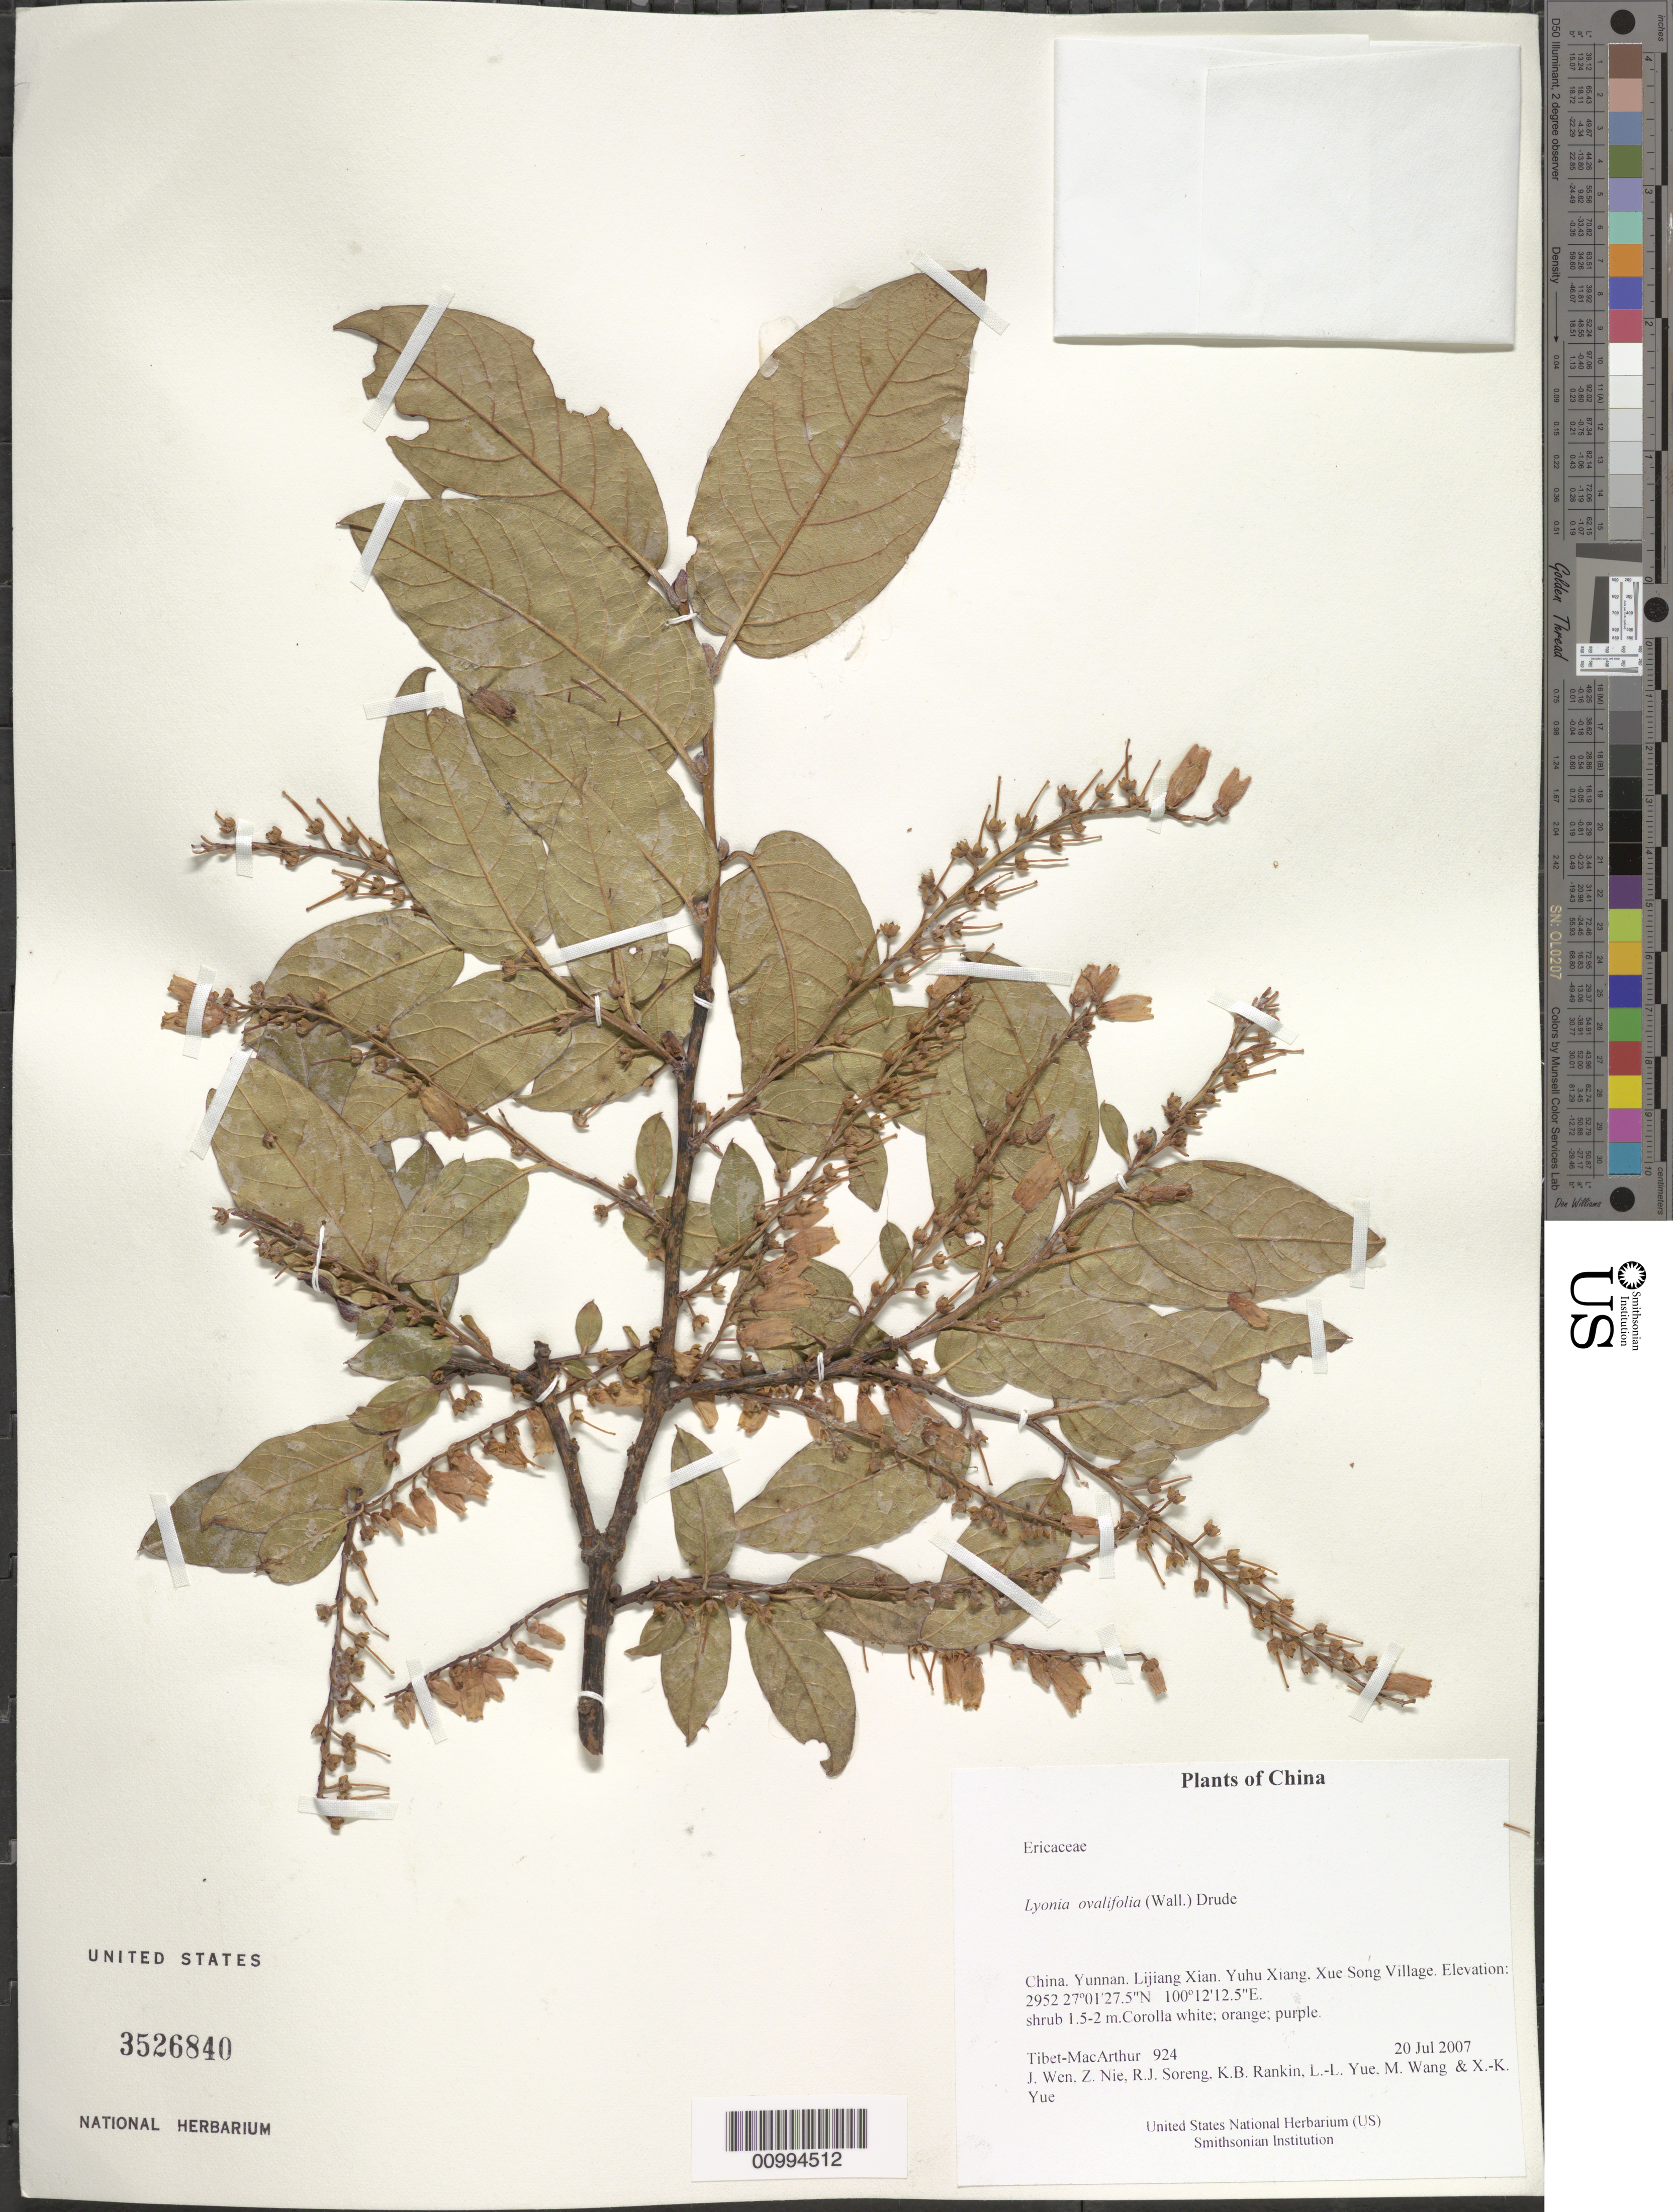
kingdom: Plantae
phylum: Tracheophyta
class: Magnoliopsida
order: Ericales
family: Ericaceae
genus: Lyonia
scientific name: Lyonia ovalifolia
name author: (Wall.) Drude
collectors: Tibet-MacArthur, J. Wen, Z. Nie, R. J. Soreng, K. Rankin, L. Yue, M. Wang & X. Yue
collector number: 924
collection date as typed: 20 Jul 2007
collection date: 2007-07-20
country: China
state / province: Yunnan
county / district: Lijiang Xian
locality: Yuhu Xiang, Xue Song Village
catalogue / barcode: US 3526840